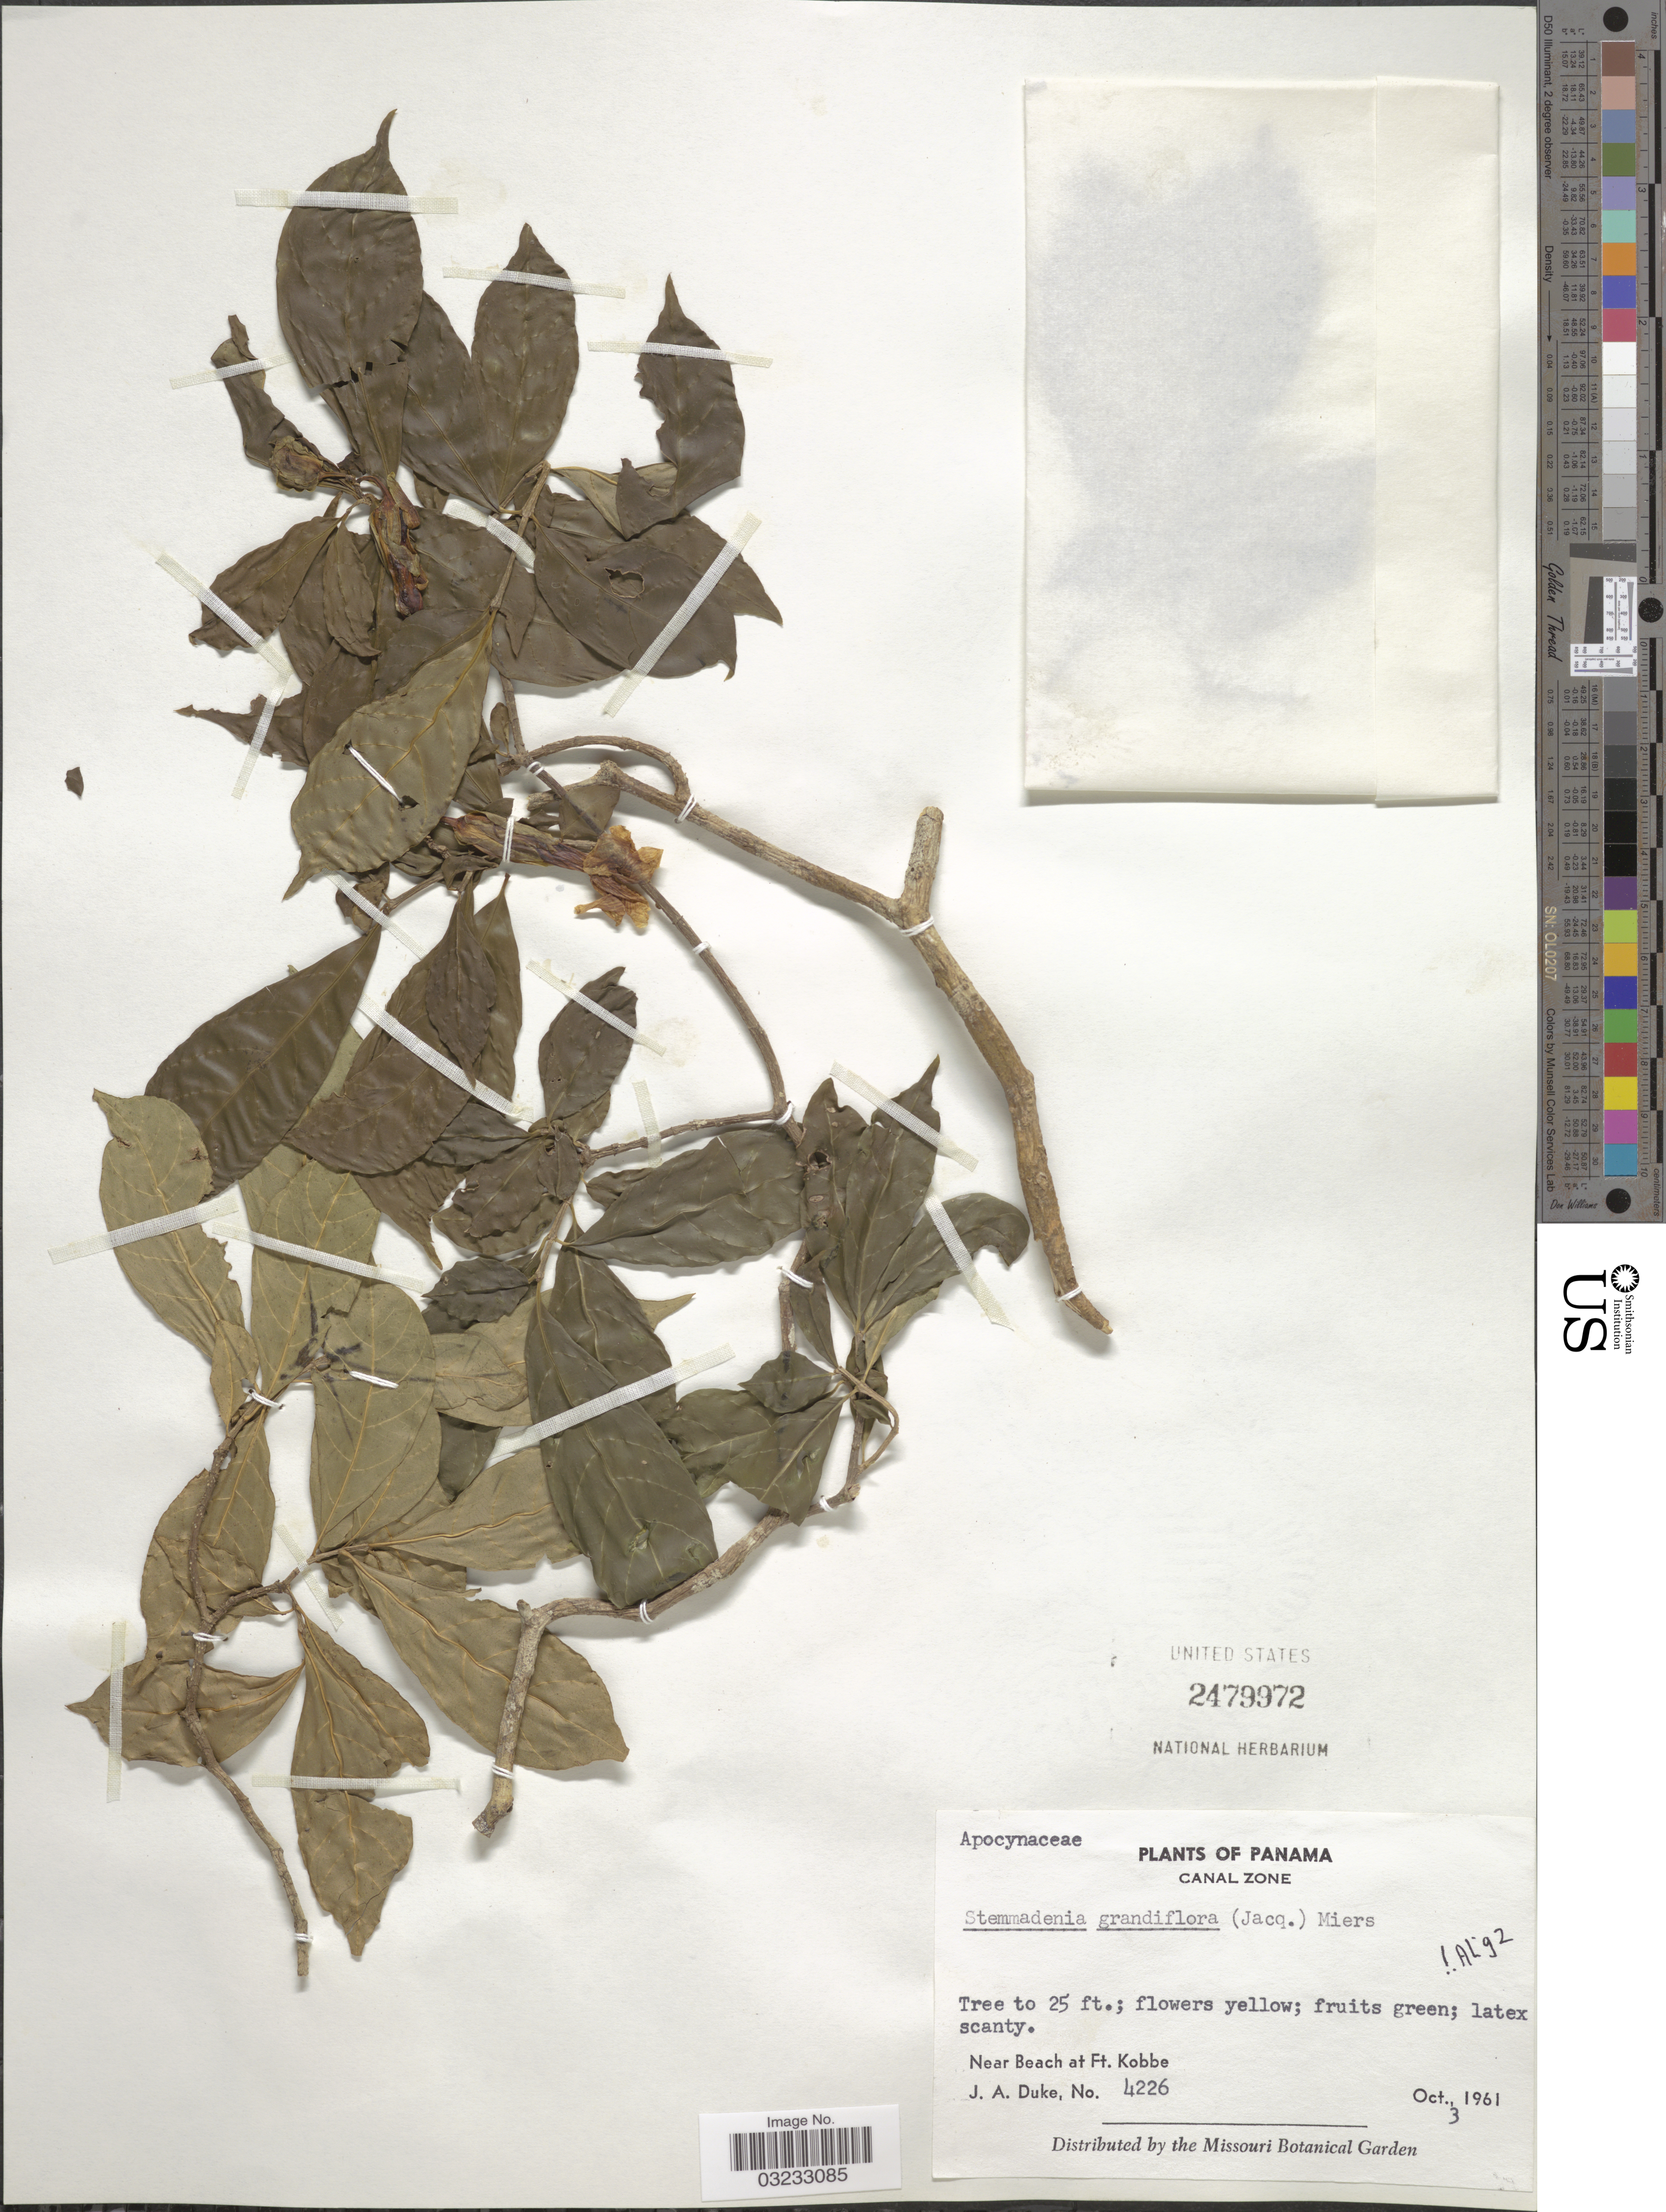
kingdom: Plantae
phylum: Tracheophyta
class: Magnoliopsida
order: Gentianales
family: Apocynaceae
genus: Stemmadenia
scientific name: Stemmadenia grandiflora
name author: (Jacq.) Miers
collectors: J. A. Duke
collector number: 4226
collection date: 1961-10-03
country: Panama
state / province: Colón / Panamá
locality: Canal Zone. Near Beach at Ft. Kobbe.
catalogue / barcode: US 2479972